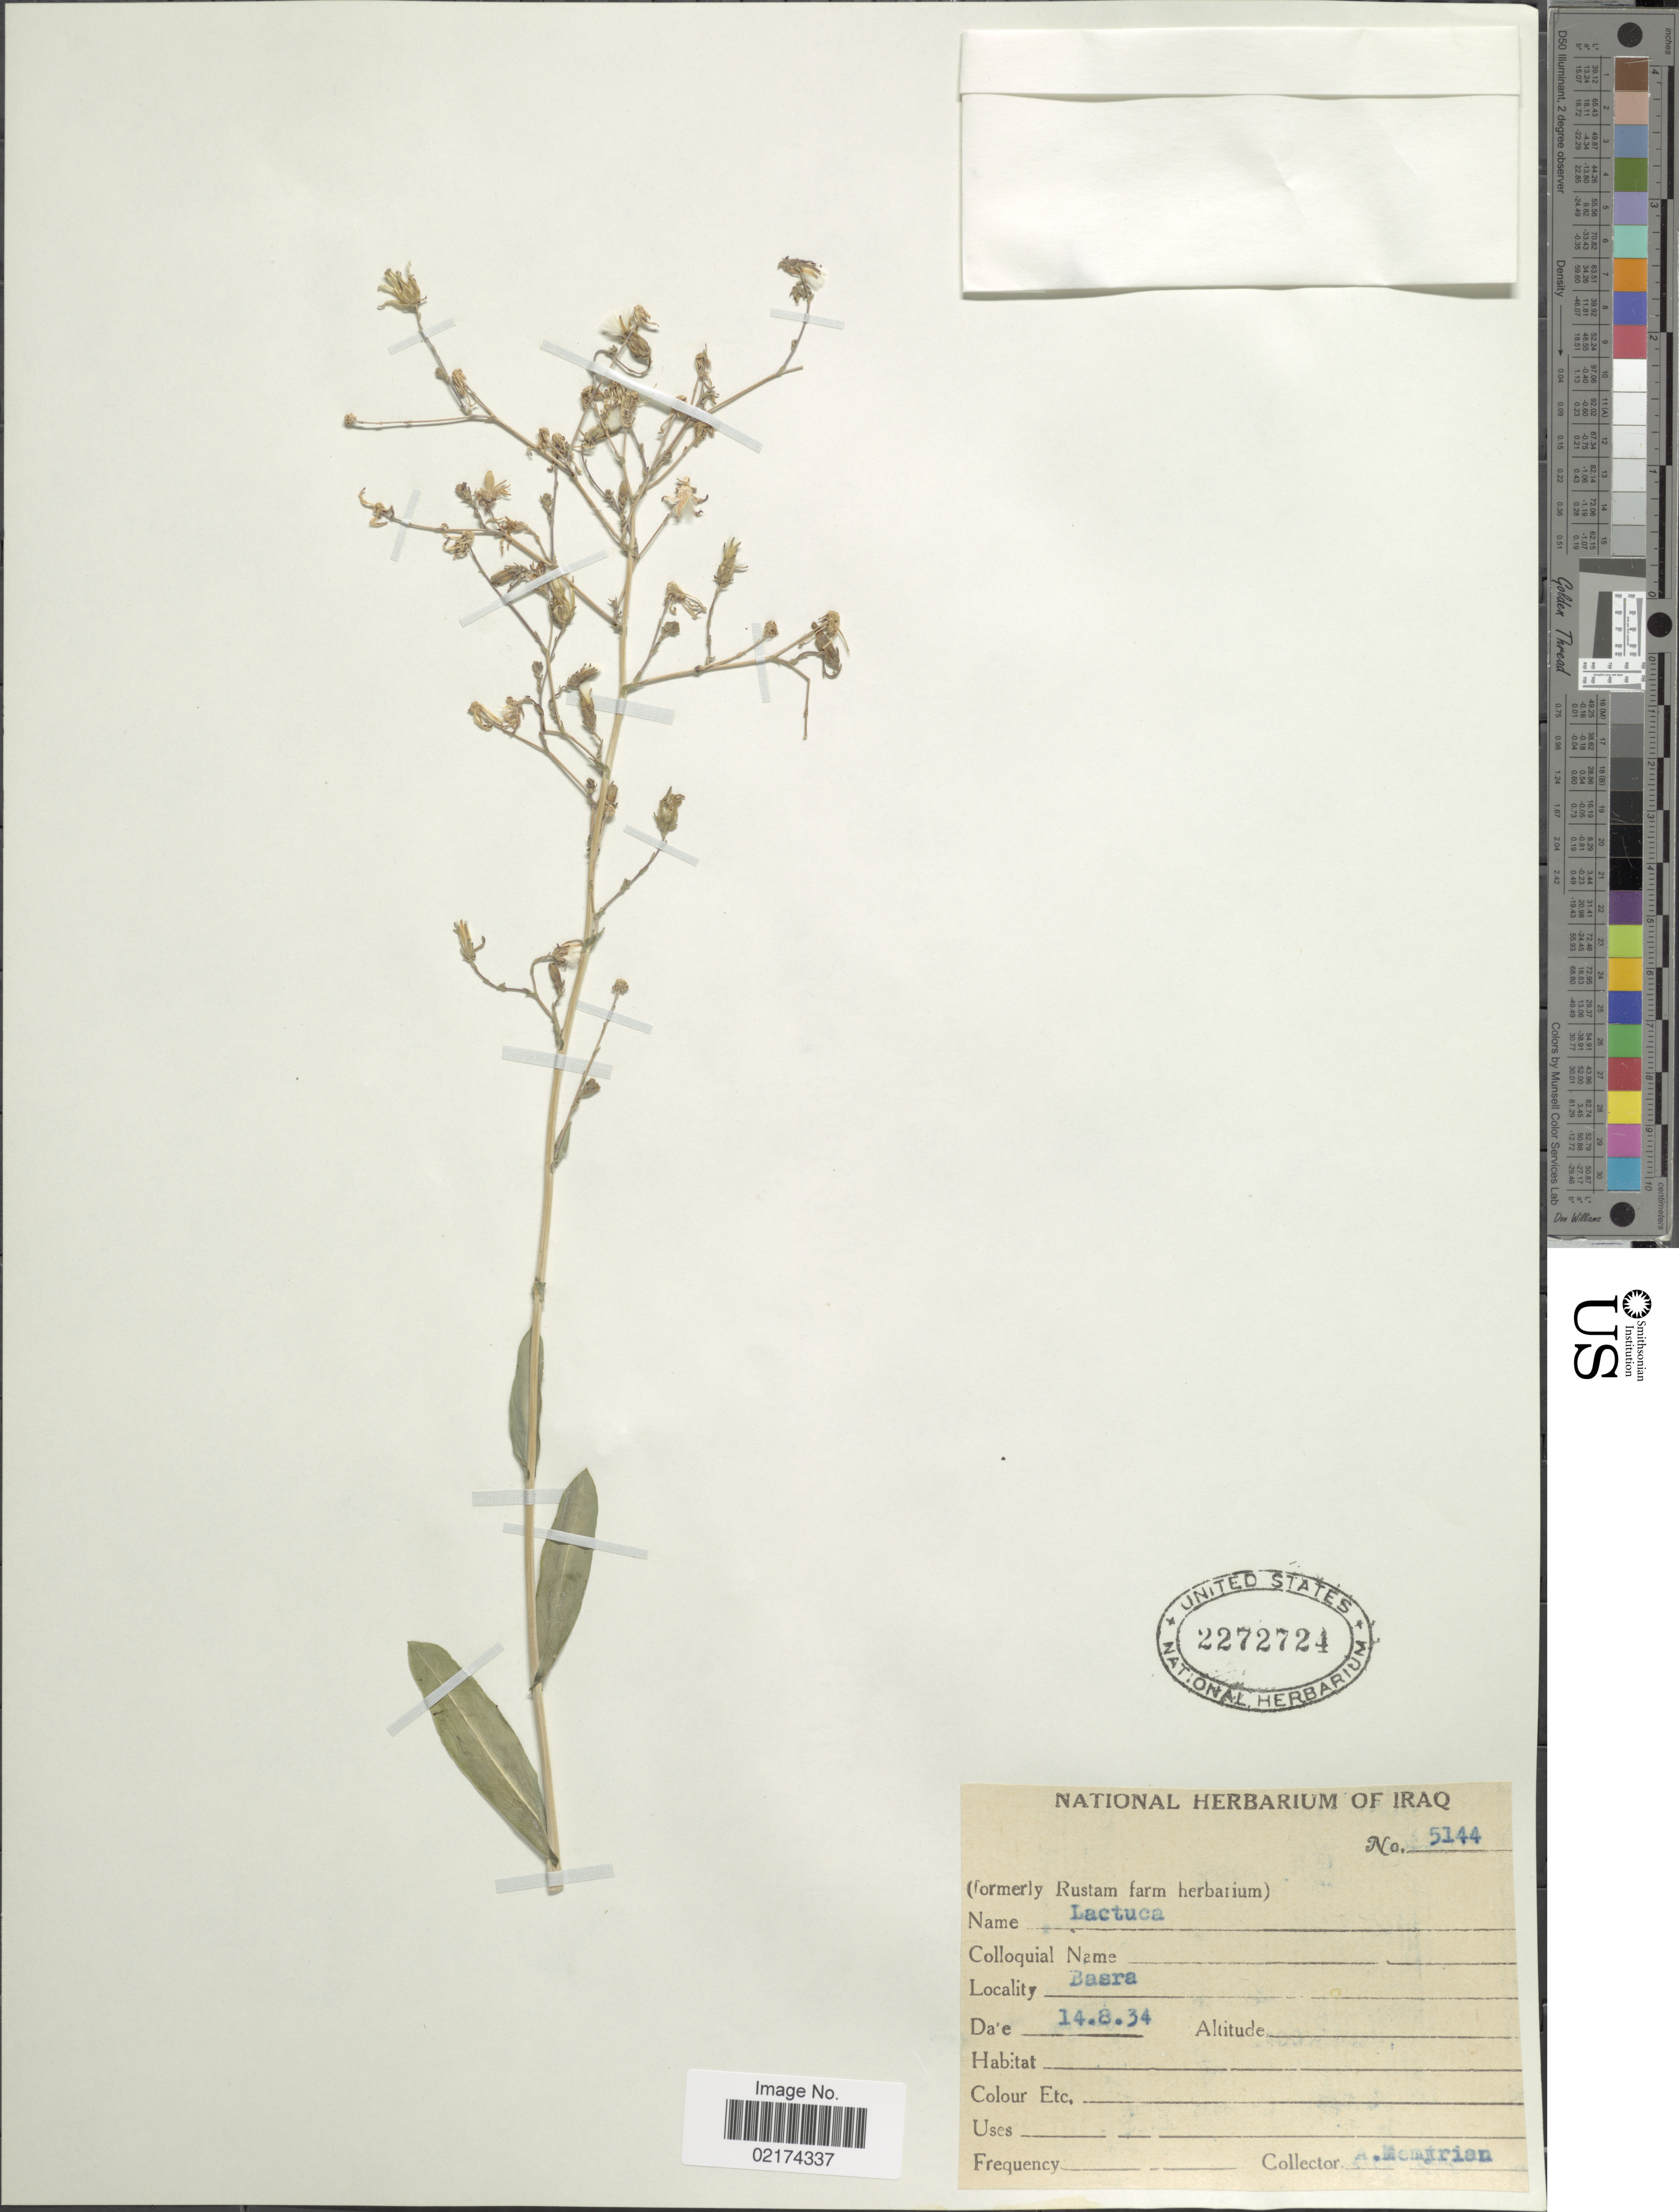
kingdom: Plantae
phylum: Tracheophyta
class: Magnoliopsida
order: Asterales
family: Asteraceae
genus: Lactuca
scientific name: Lactuca sp.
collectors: A. Memirian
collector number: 5144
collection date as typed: Transcribed d/m/y: 14/8/34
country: Iraq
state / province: Al Basrah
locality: Basra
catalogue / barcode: US 2272724